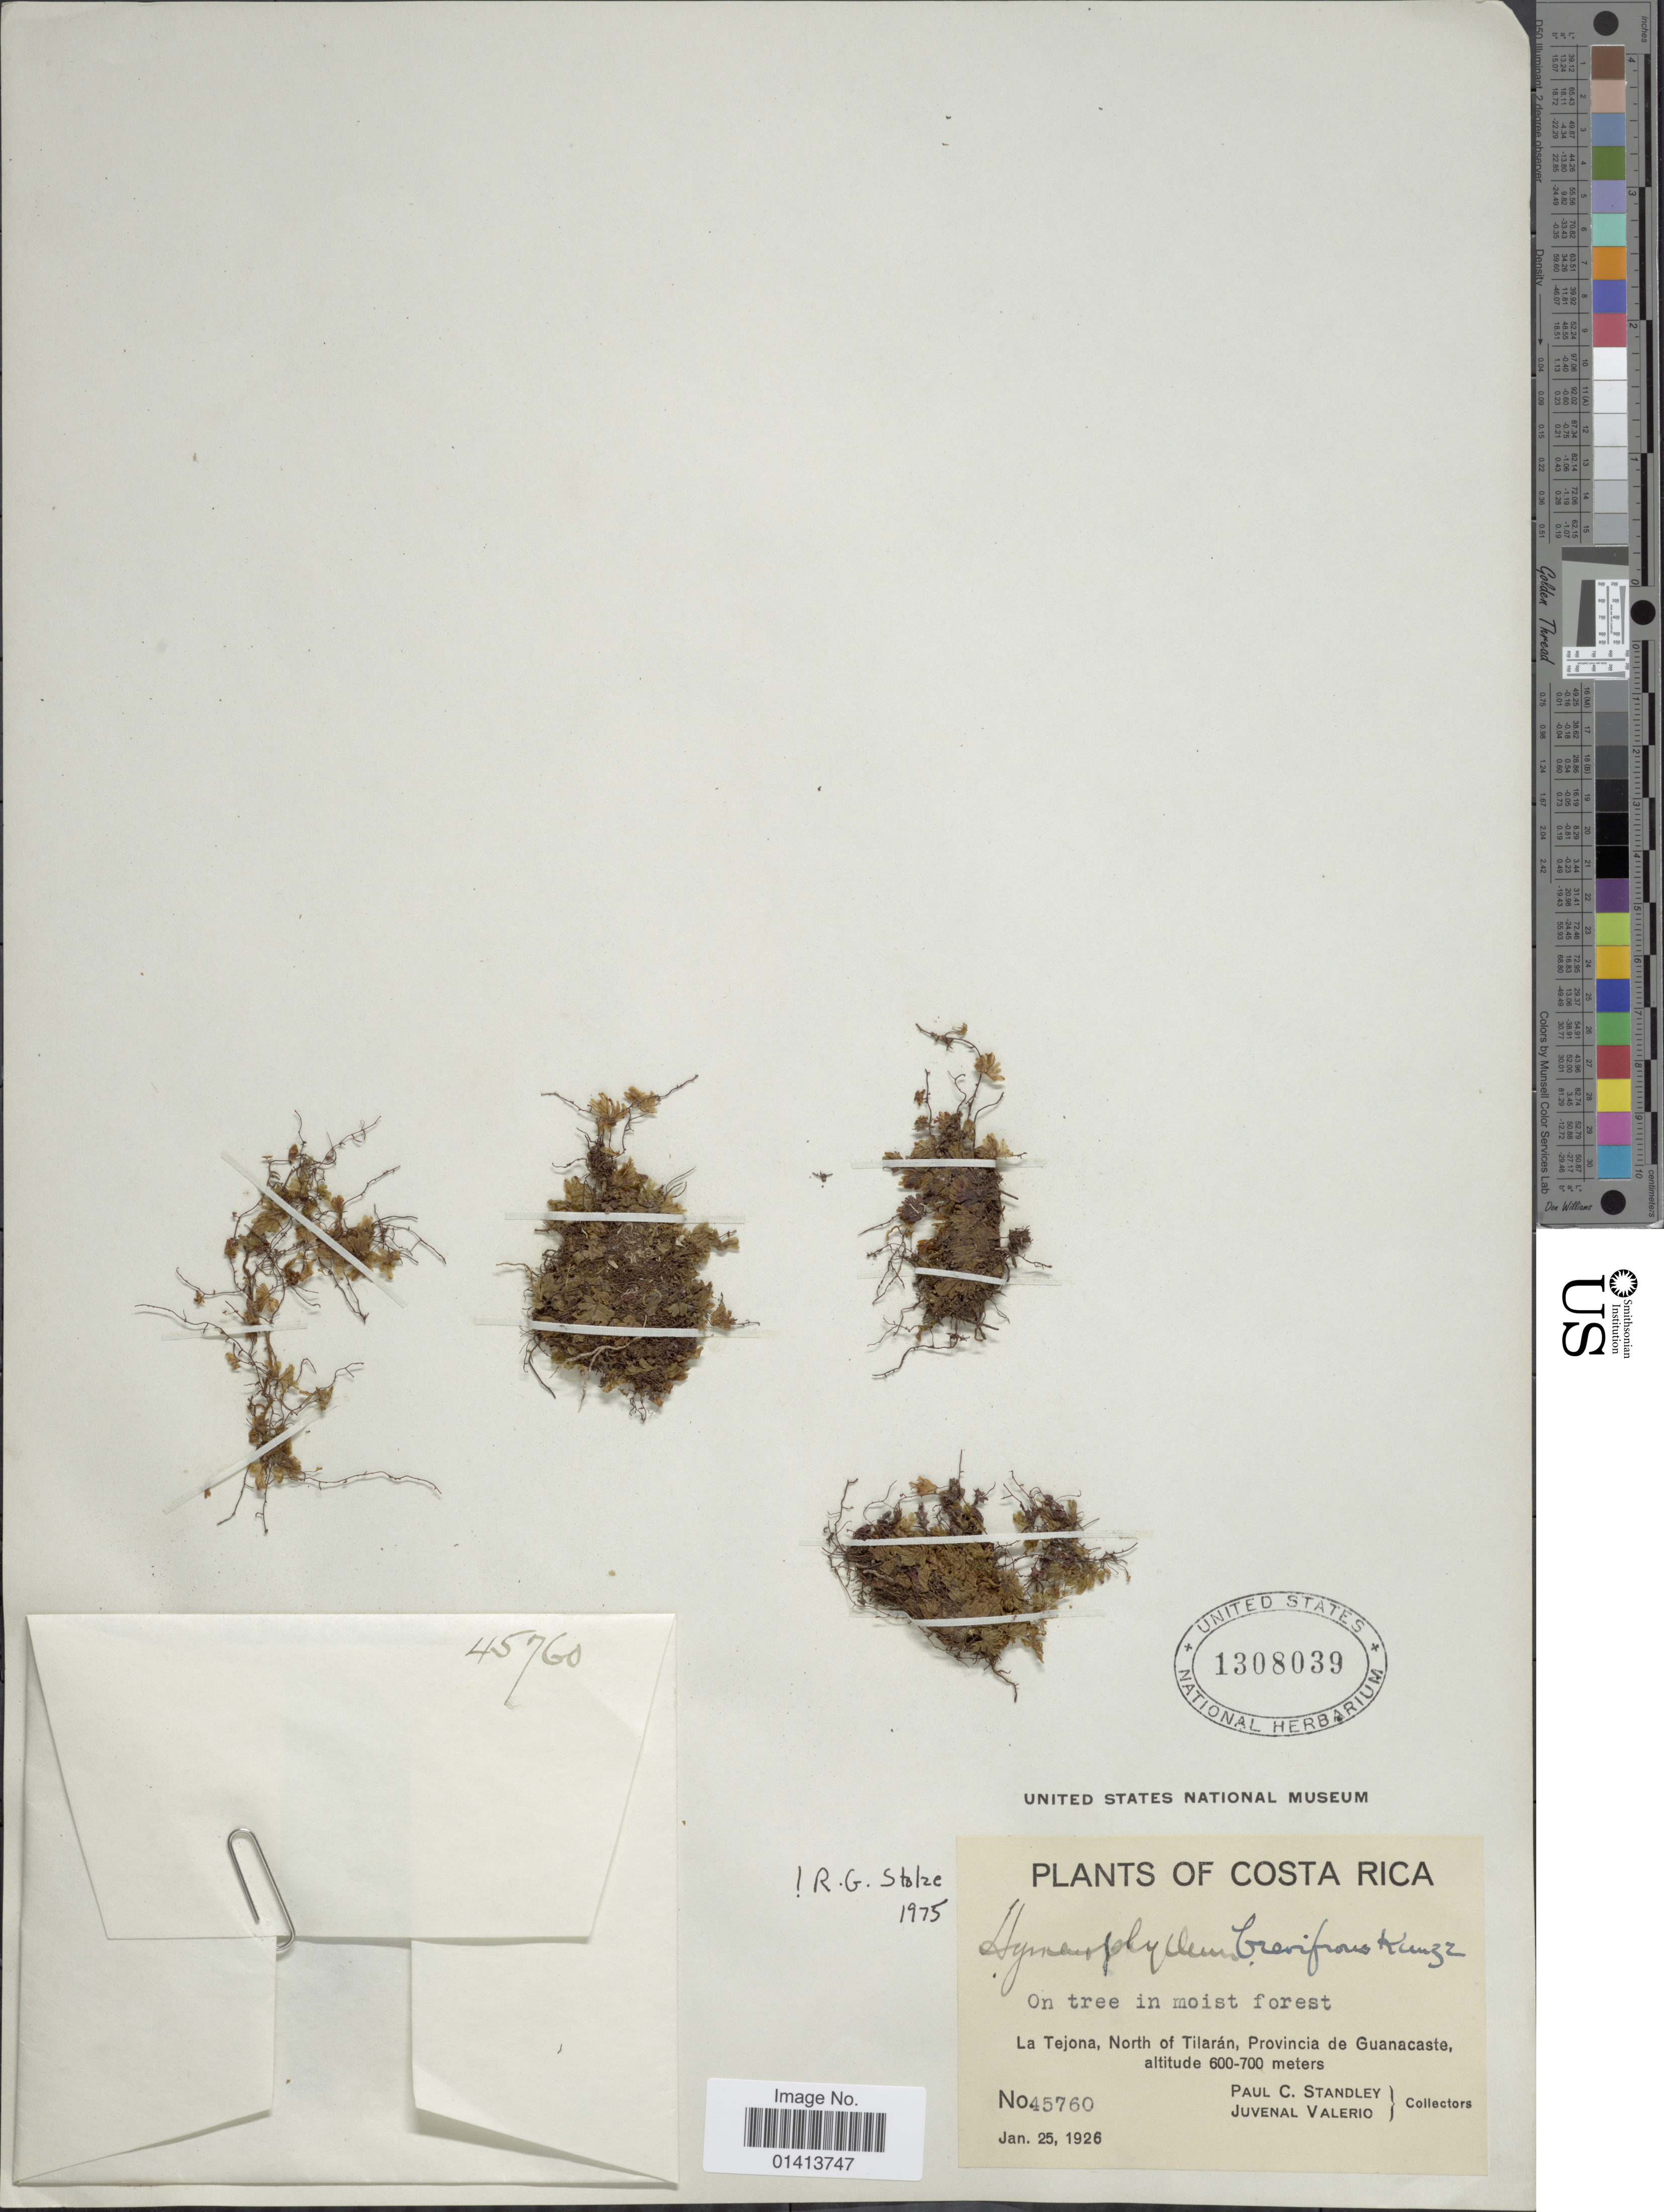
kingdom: Plantae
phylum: Tracheophyta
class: Polypodiopsida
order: Hymenophyllales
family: Hymenophyllaceae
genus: Hymenophyllum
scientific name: Hymenophyllum brevifrons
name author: Kunze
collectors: P. C. Standley & J. Valerio R.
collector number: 45760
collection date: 1926-01-25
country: Costa Rica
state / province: Guanacaste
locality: La Tejona, North of Tilarán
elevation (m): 600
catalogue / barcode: US 1308039